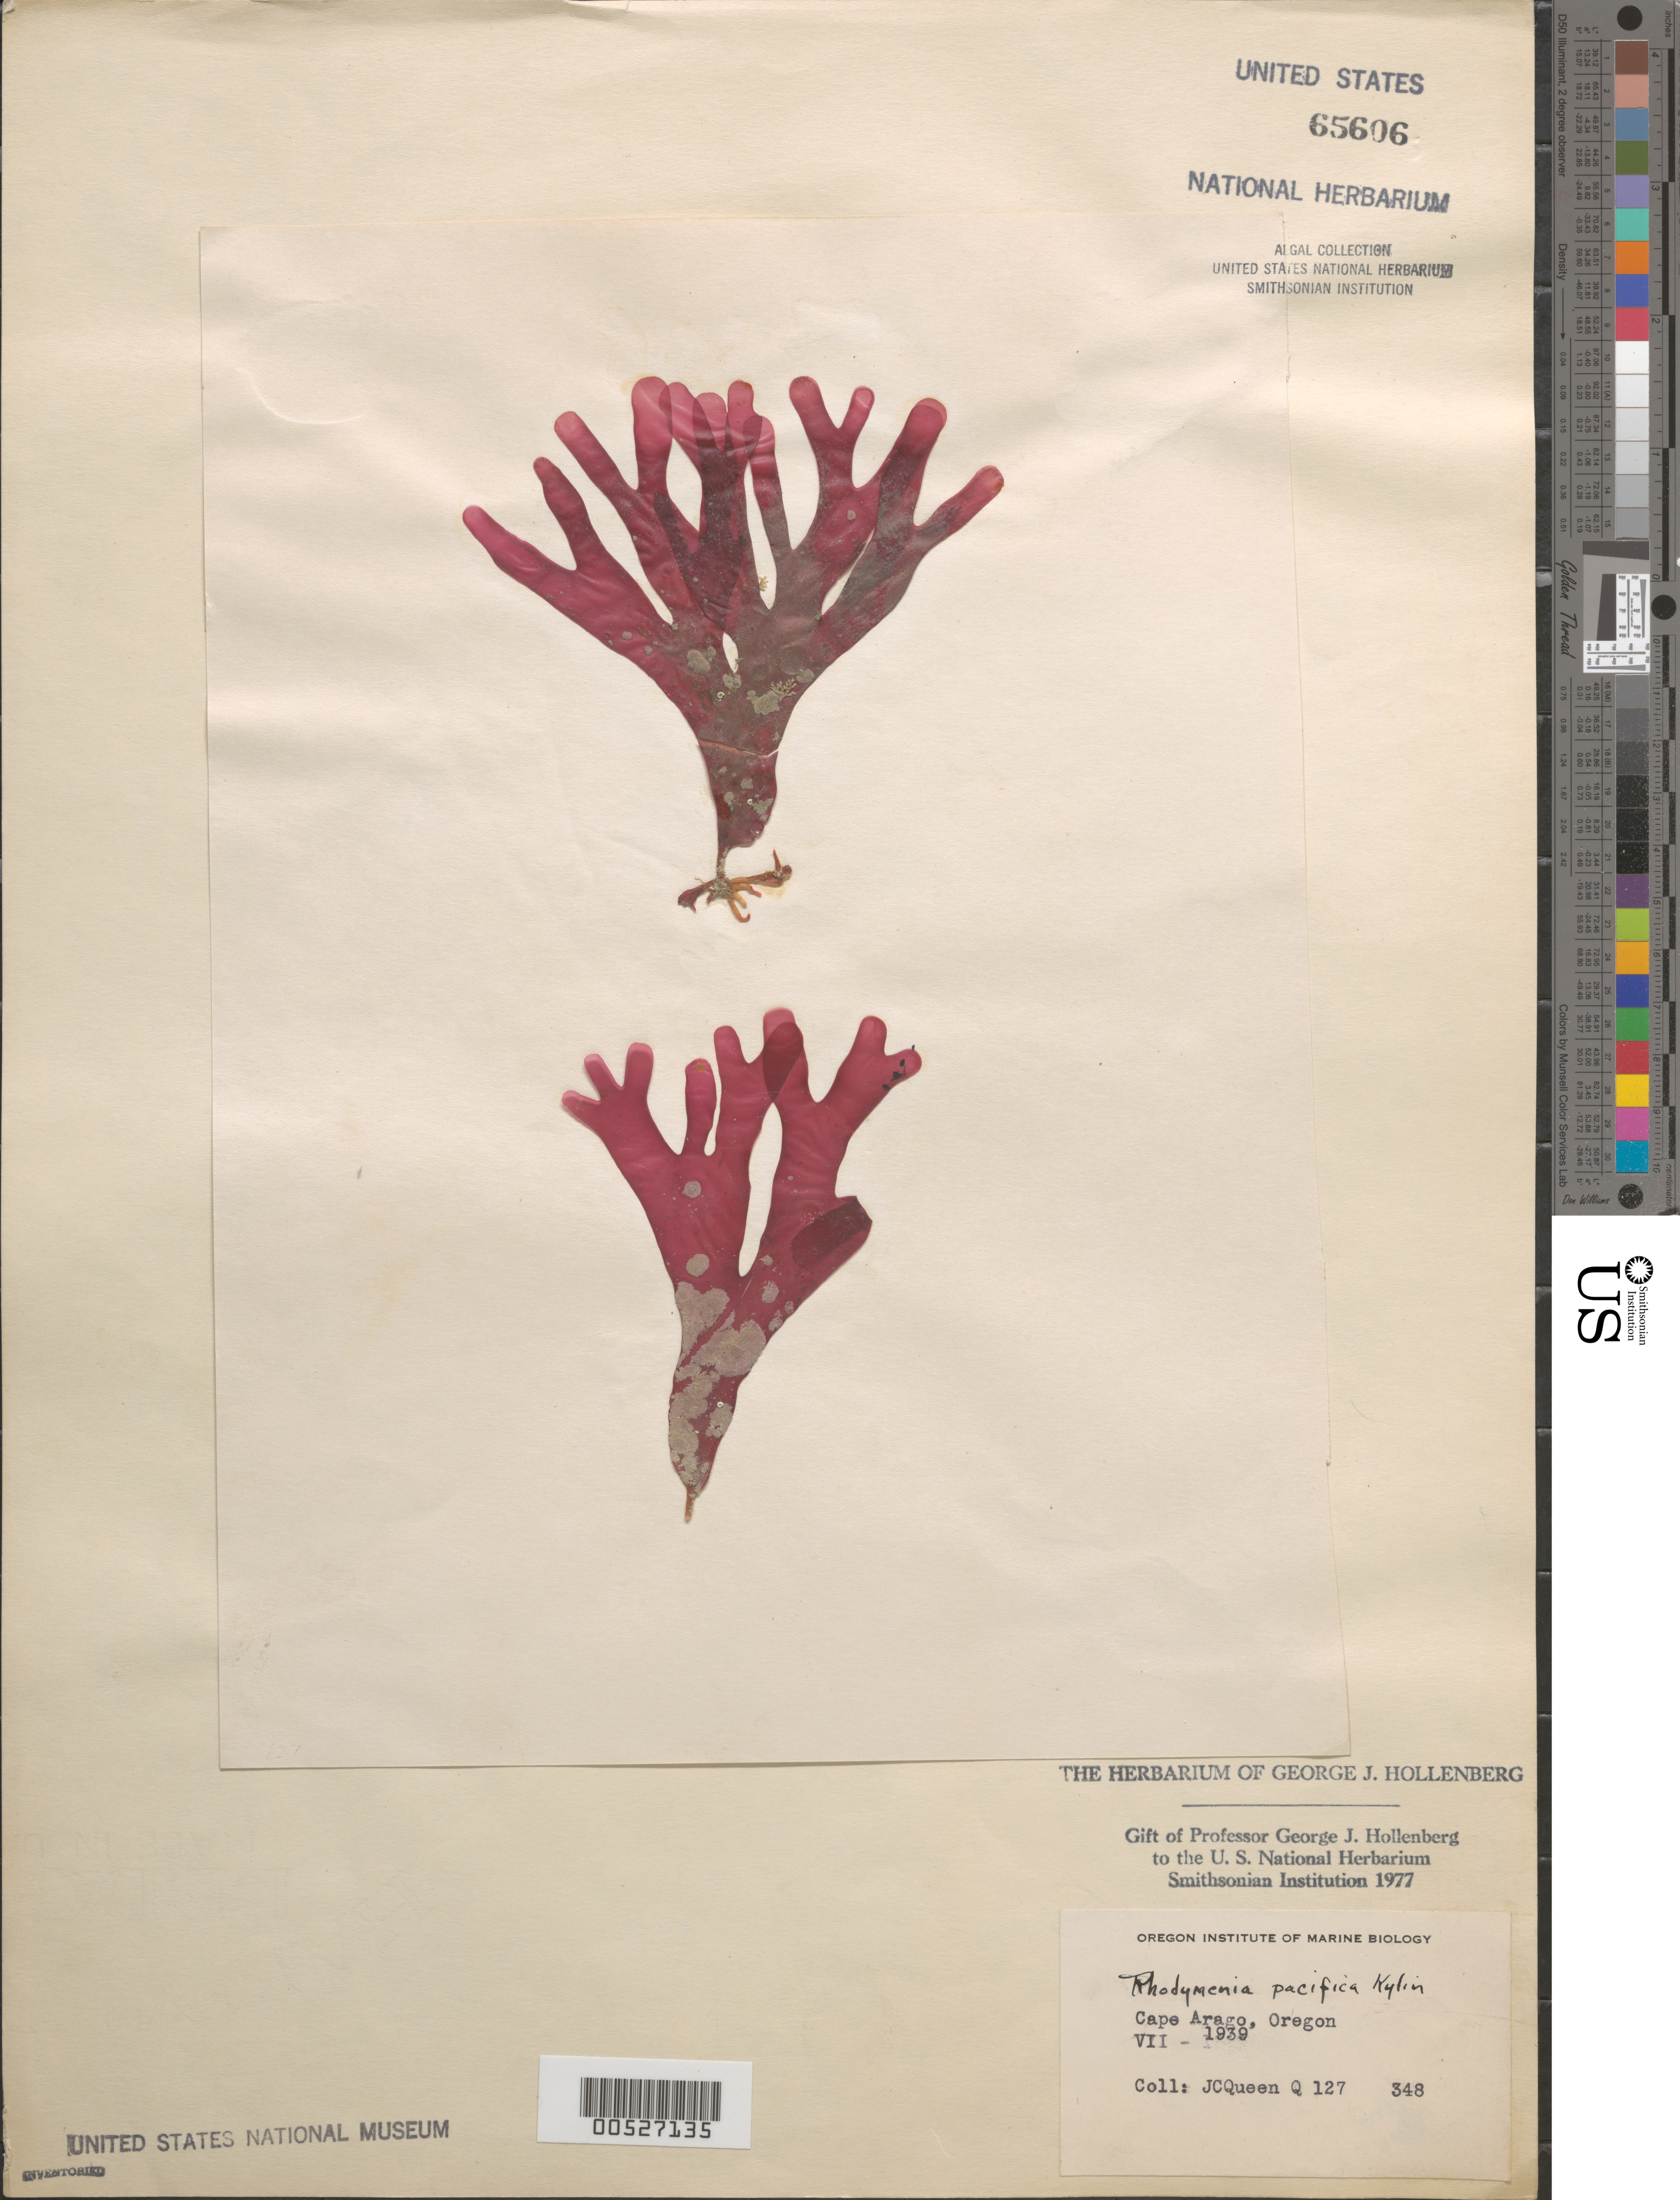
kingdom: Plantae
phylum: Rhodophyta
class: Florideophyceae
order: Rhodymeniales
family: Rhodymeniaceae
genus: Rhodymenia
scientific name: Rhodymenia pacifica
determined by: Hollenberg, George J.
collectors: J. Queen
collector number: Q127 & MSD 348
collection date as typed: Jul 1939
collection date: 1939-07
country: United States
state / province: Oregon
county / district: Coos County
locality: Cape Arago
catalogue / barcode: US 65606